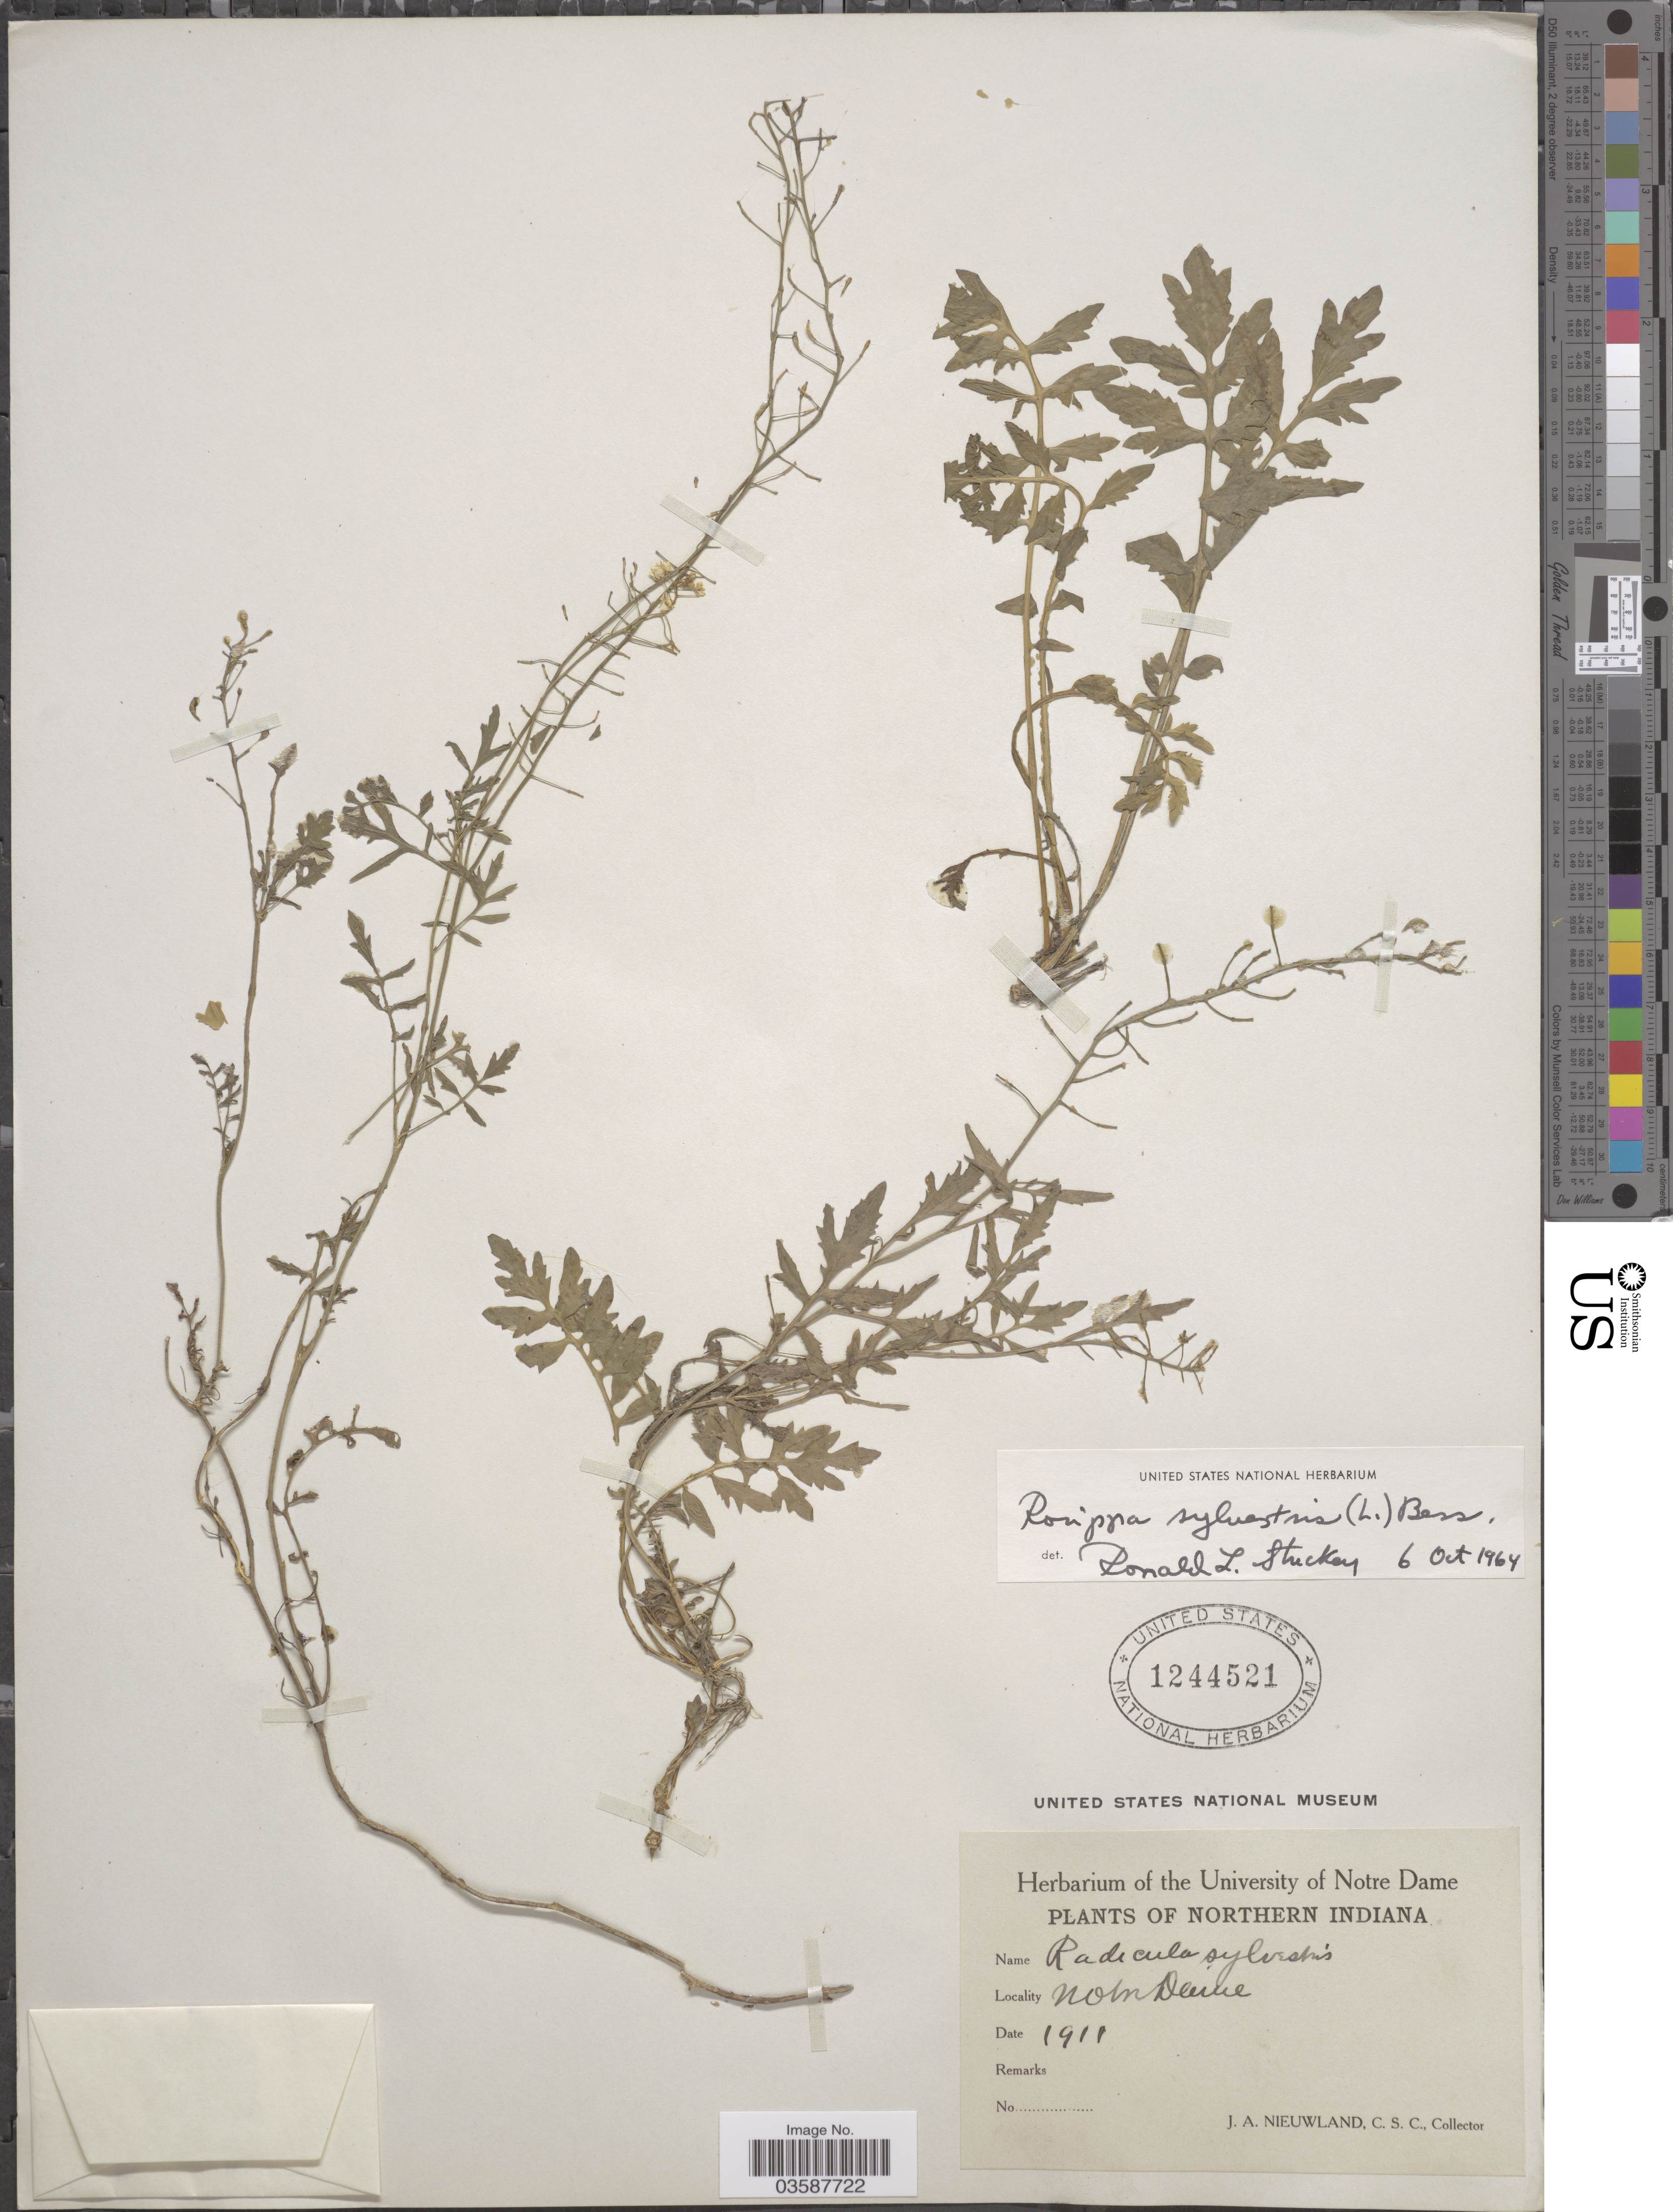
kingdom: Plantae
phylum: Tracheophyta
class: Magnoliopsida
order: Brassicales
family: Brassicaceae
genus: Rorippa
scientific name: Rorippa sylvestris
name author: (L.) Besser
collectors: J. A. Nieuwland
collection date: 1911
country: United States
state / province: Indiana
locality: Northern Indiana. Notre Dame.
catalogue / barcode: US 1244521